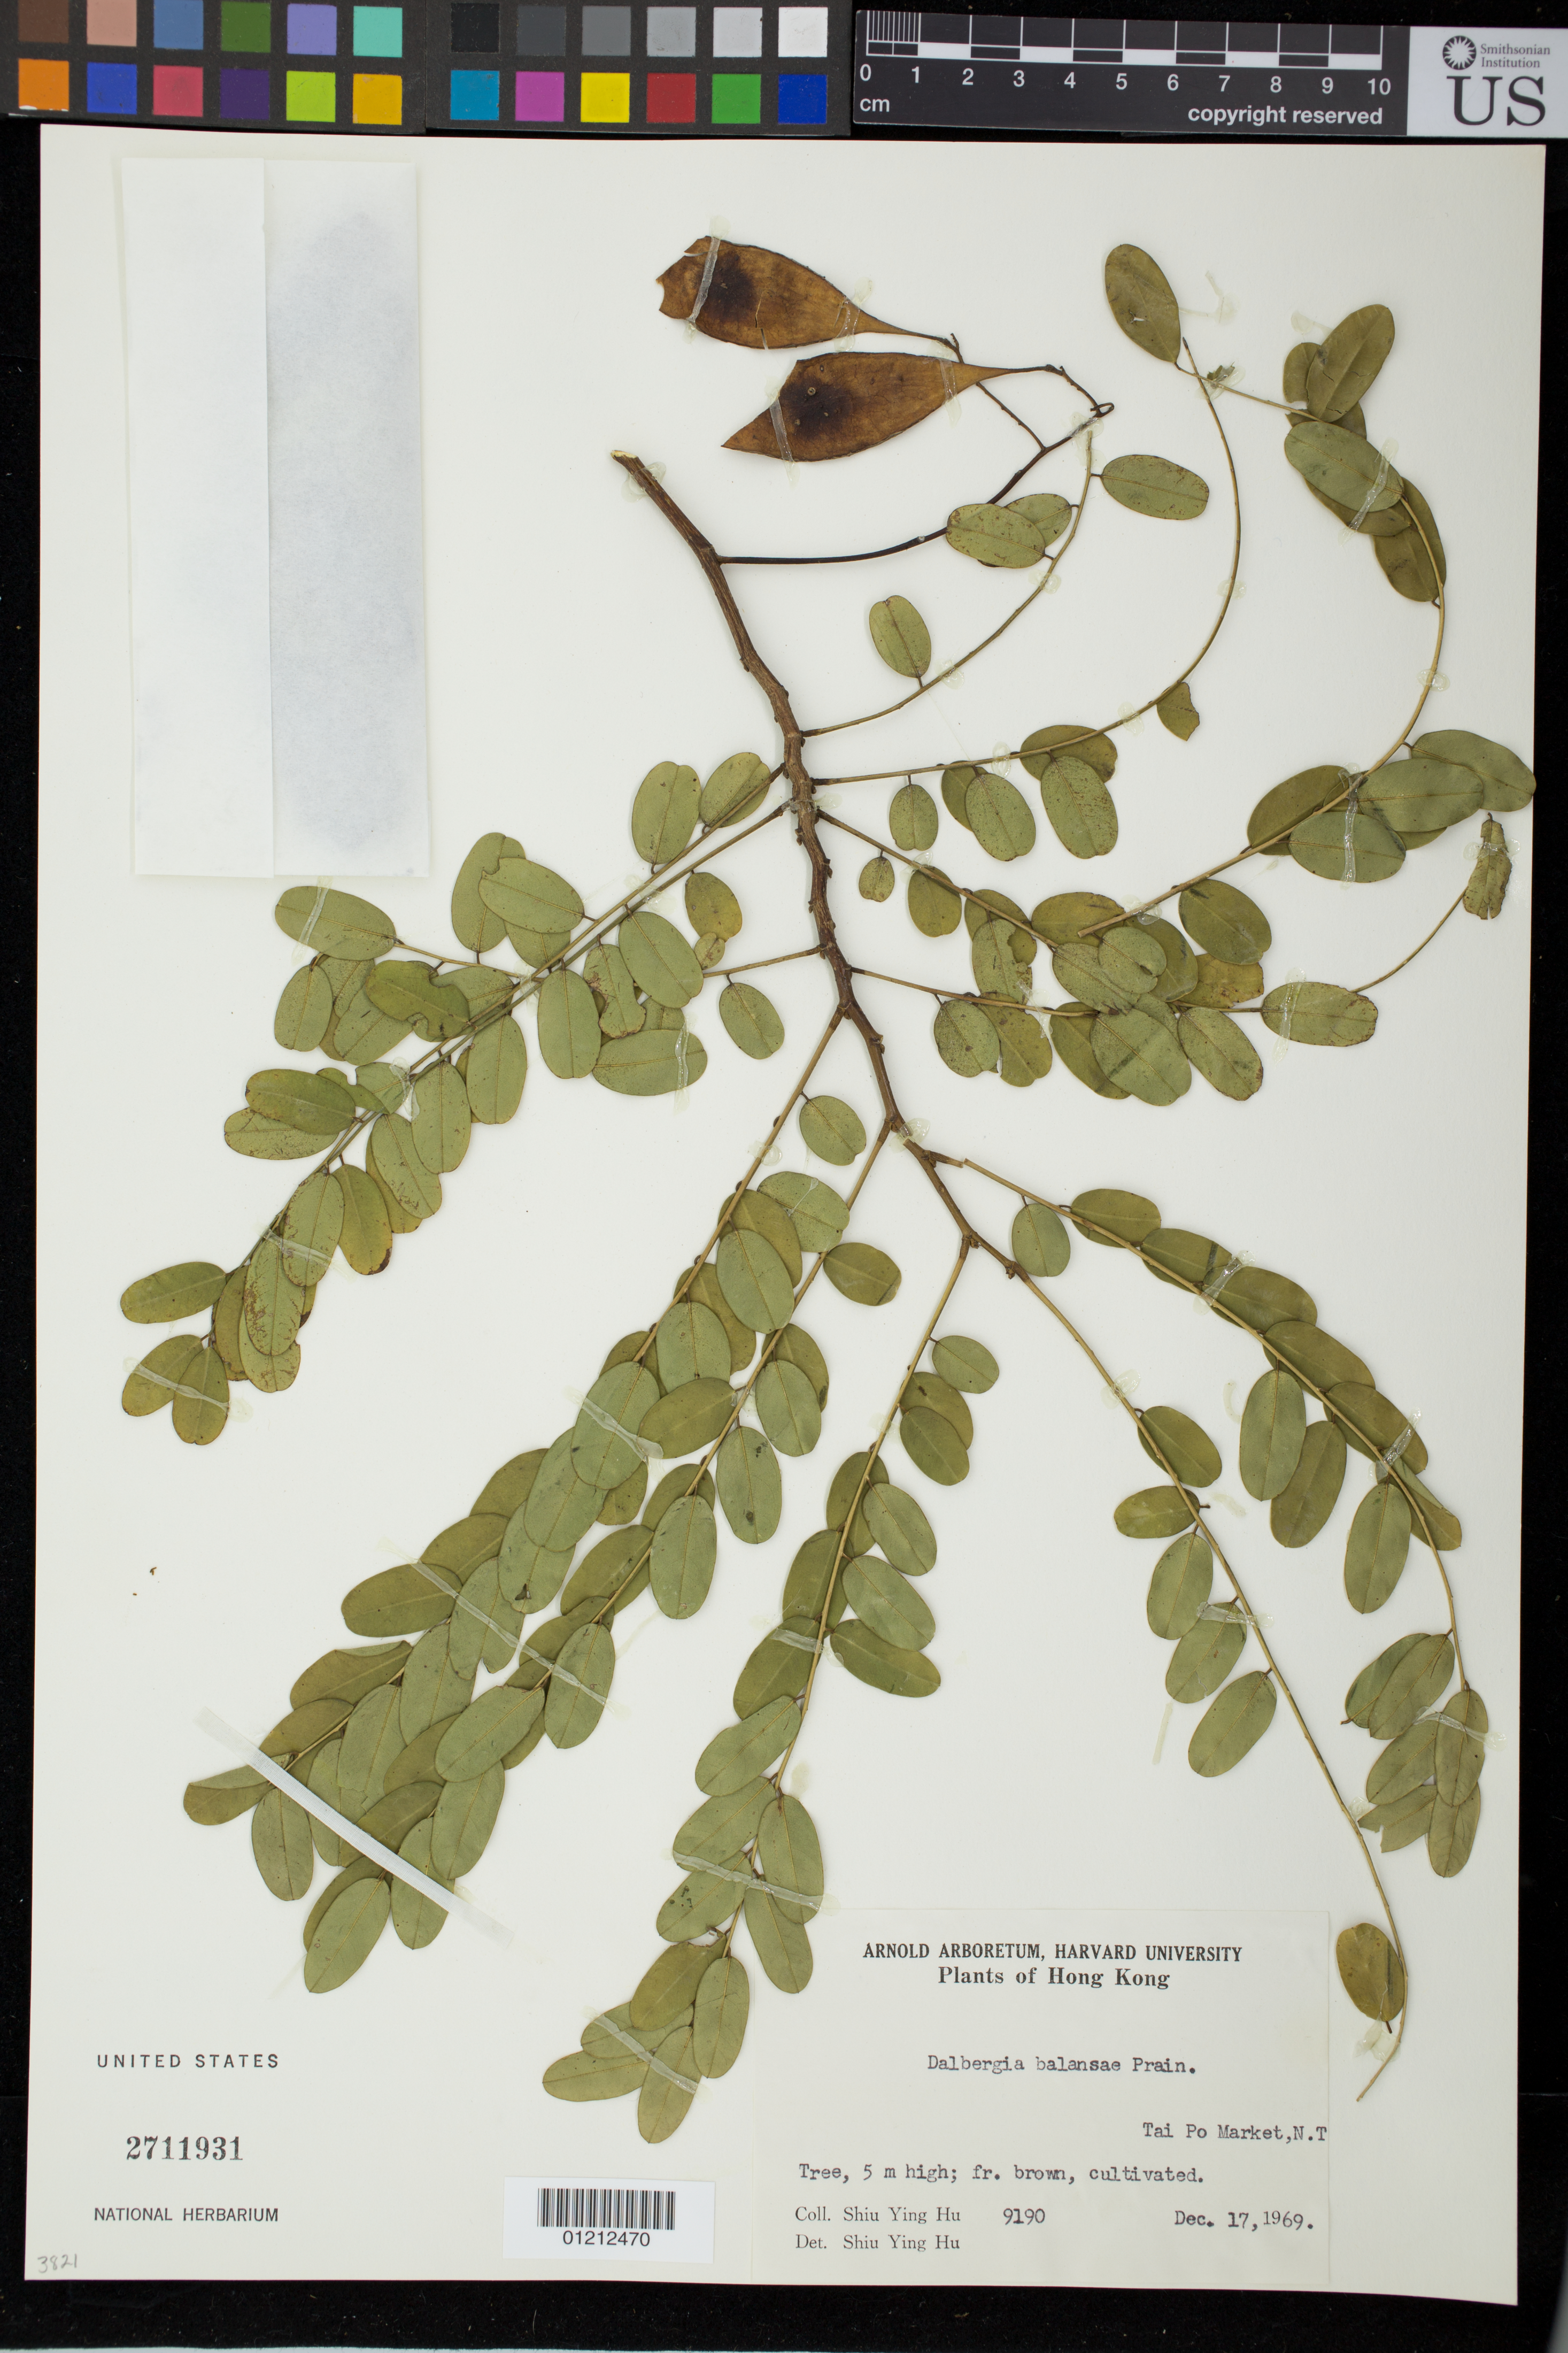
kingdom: Plantae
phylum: Tracheophyta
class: Magnoliopsida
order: Fabales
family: Fabaceae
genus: Dalbergia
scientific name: Dalbergia balansae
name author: Prain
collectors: S. H. Hu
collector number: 9190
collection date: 1969-12-17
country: China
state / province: Hong Kong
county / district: New Territories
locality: Tai Po Market, N.T.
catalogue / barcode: US 2711931